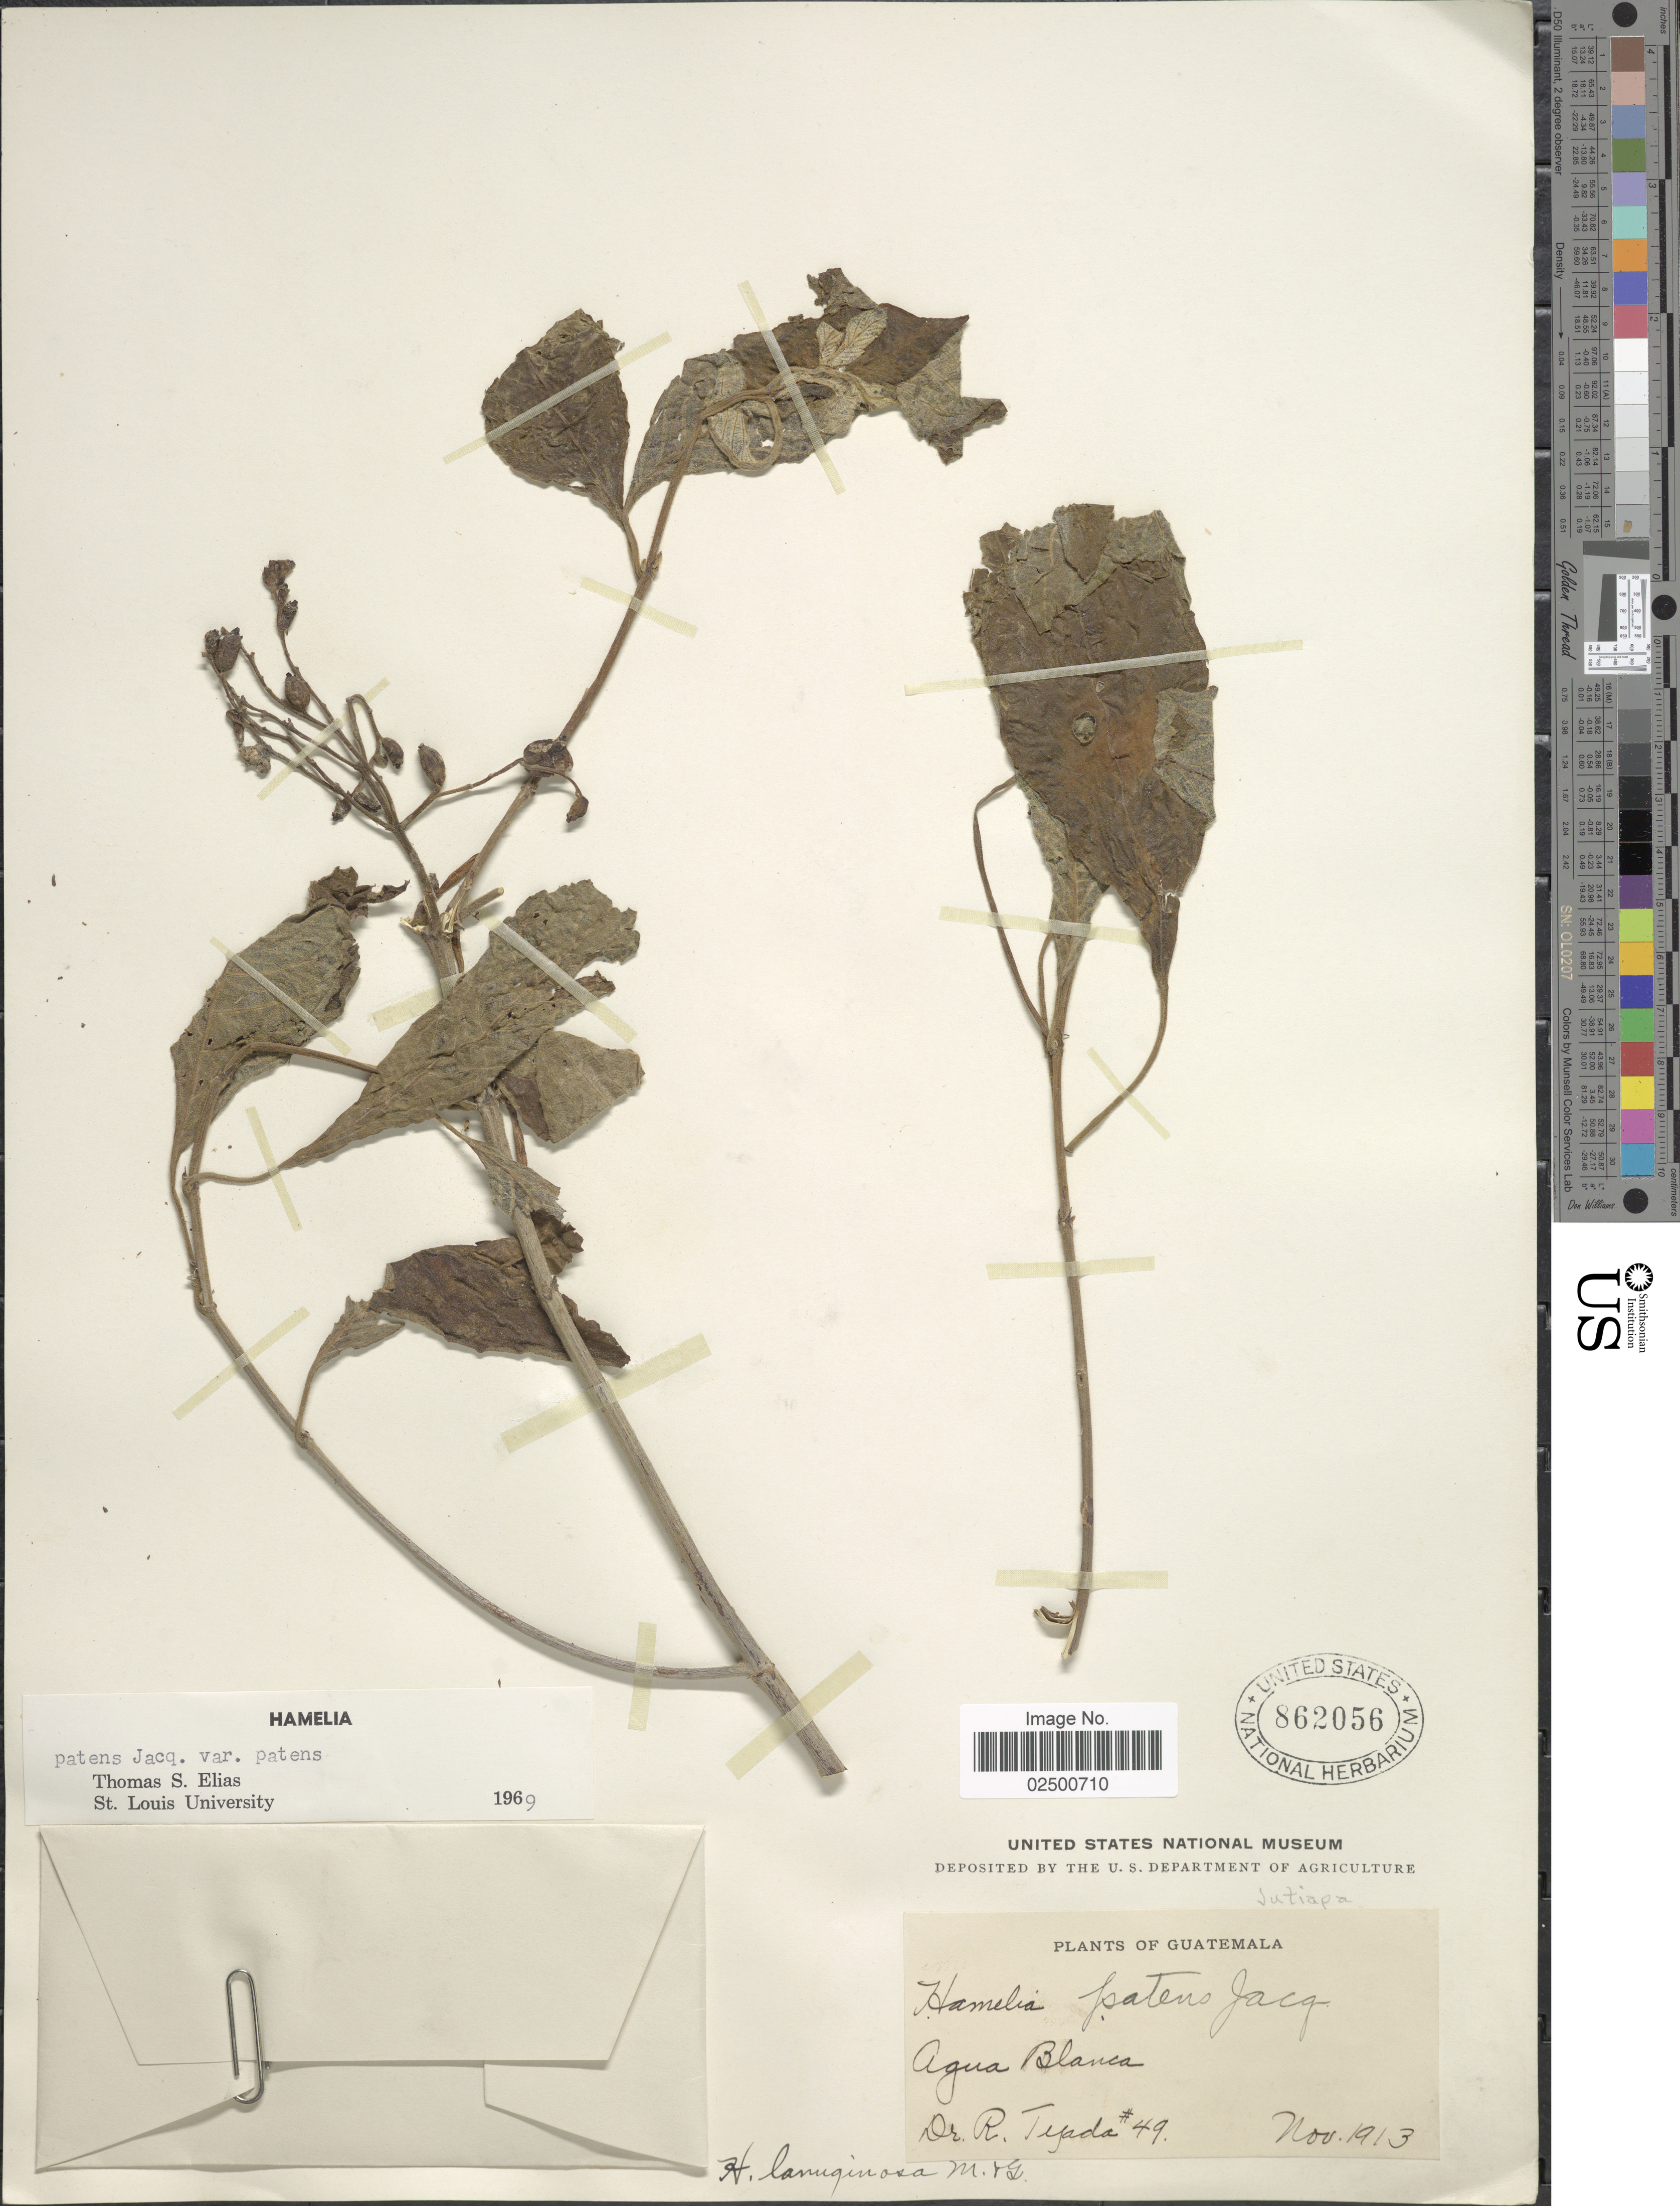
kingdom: Plantae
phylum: Tracheophyta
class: Magnoliopsida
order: Gentianales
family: Rubiaceae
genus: Hamelia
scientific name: Hamelia patens var. patens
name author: Jacq.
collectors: R. Tejada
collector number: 49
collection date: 1913-11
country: Guatemala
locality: Agua Blanca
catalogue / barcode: US 862056